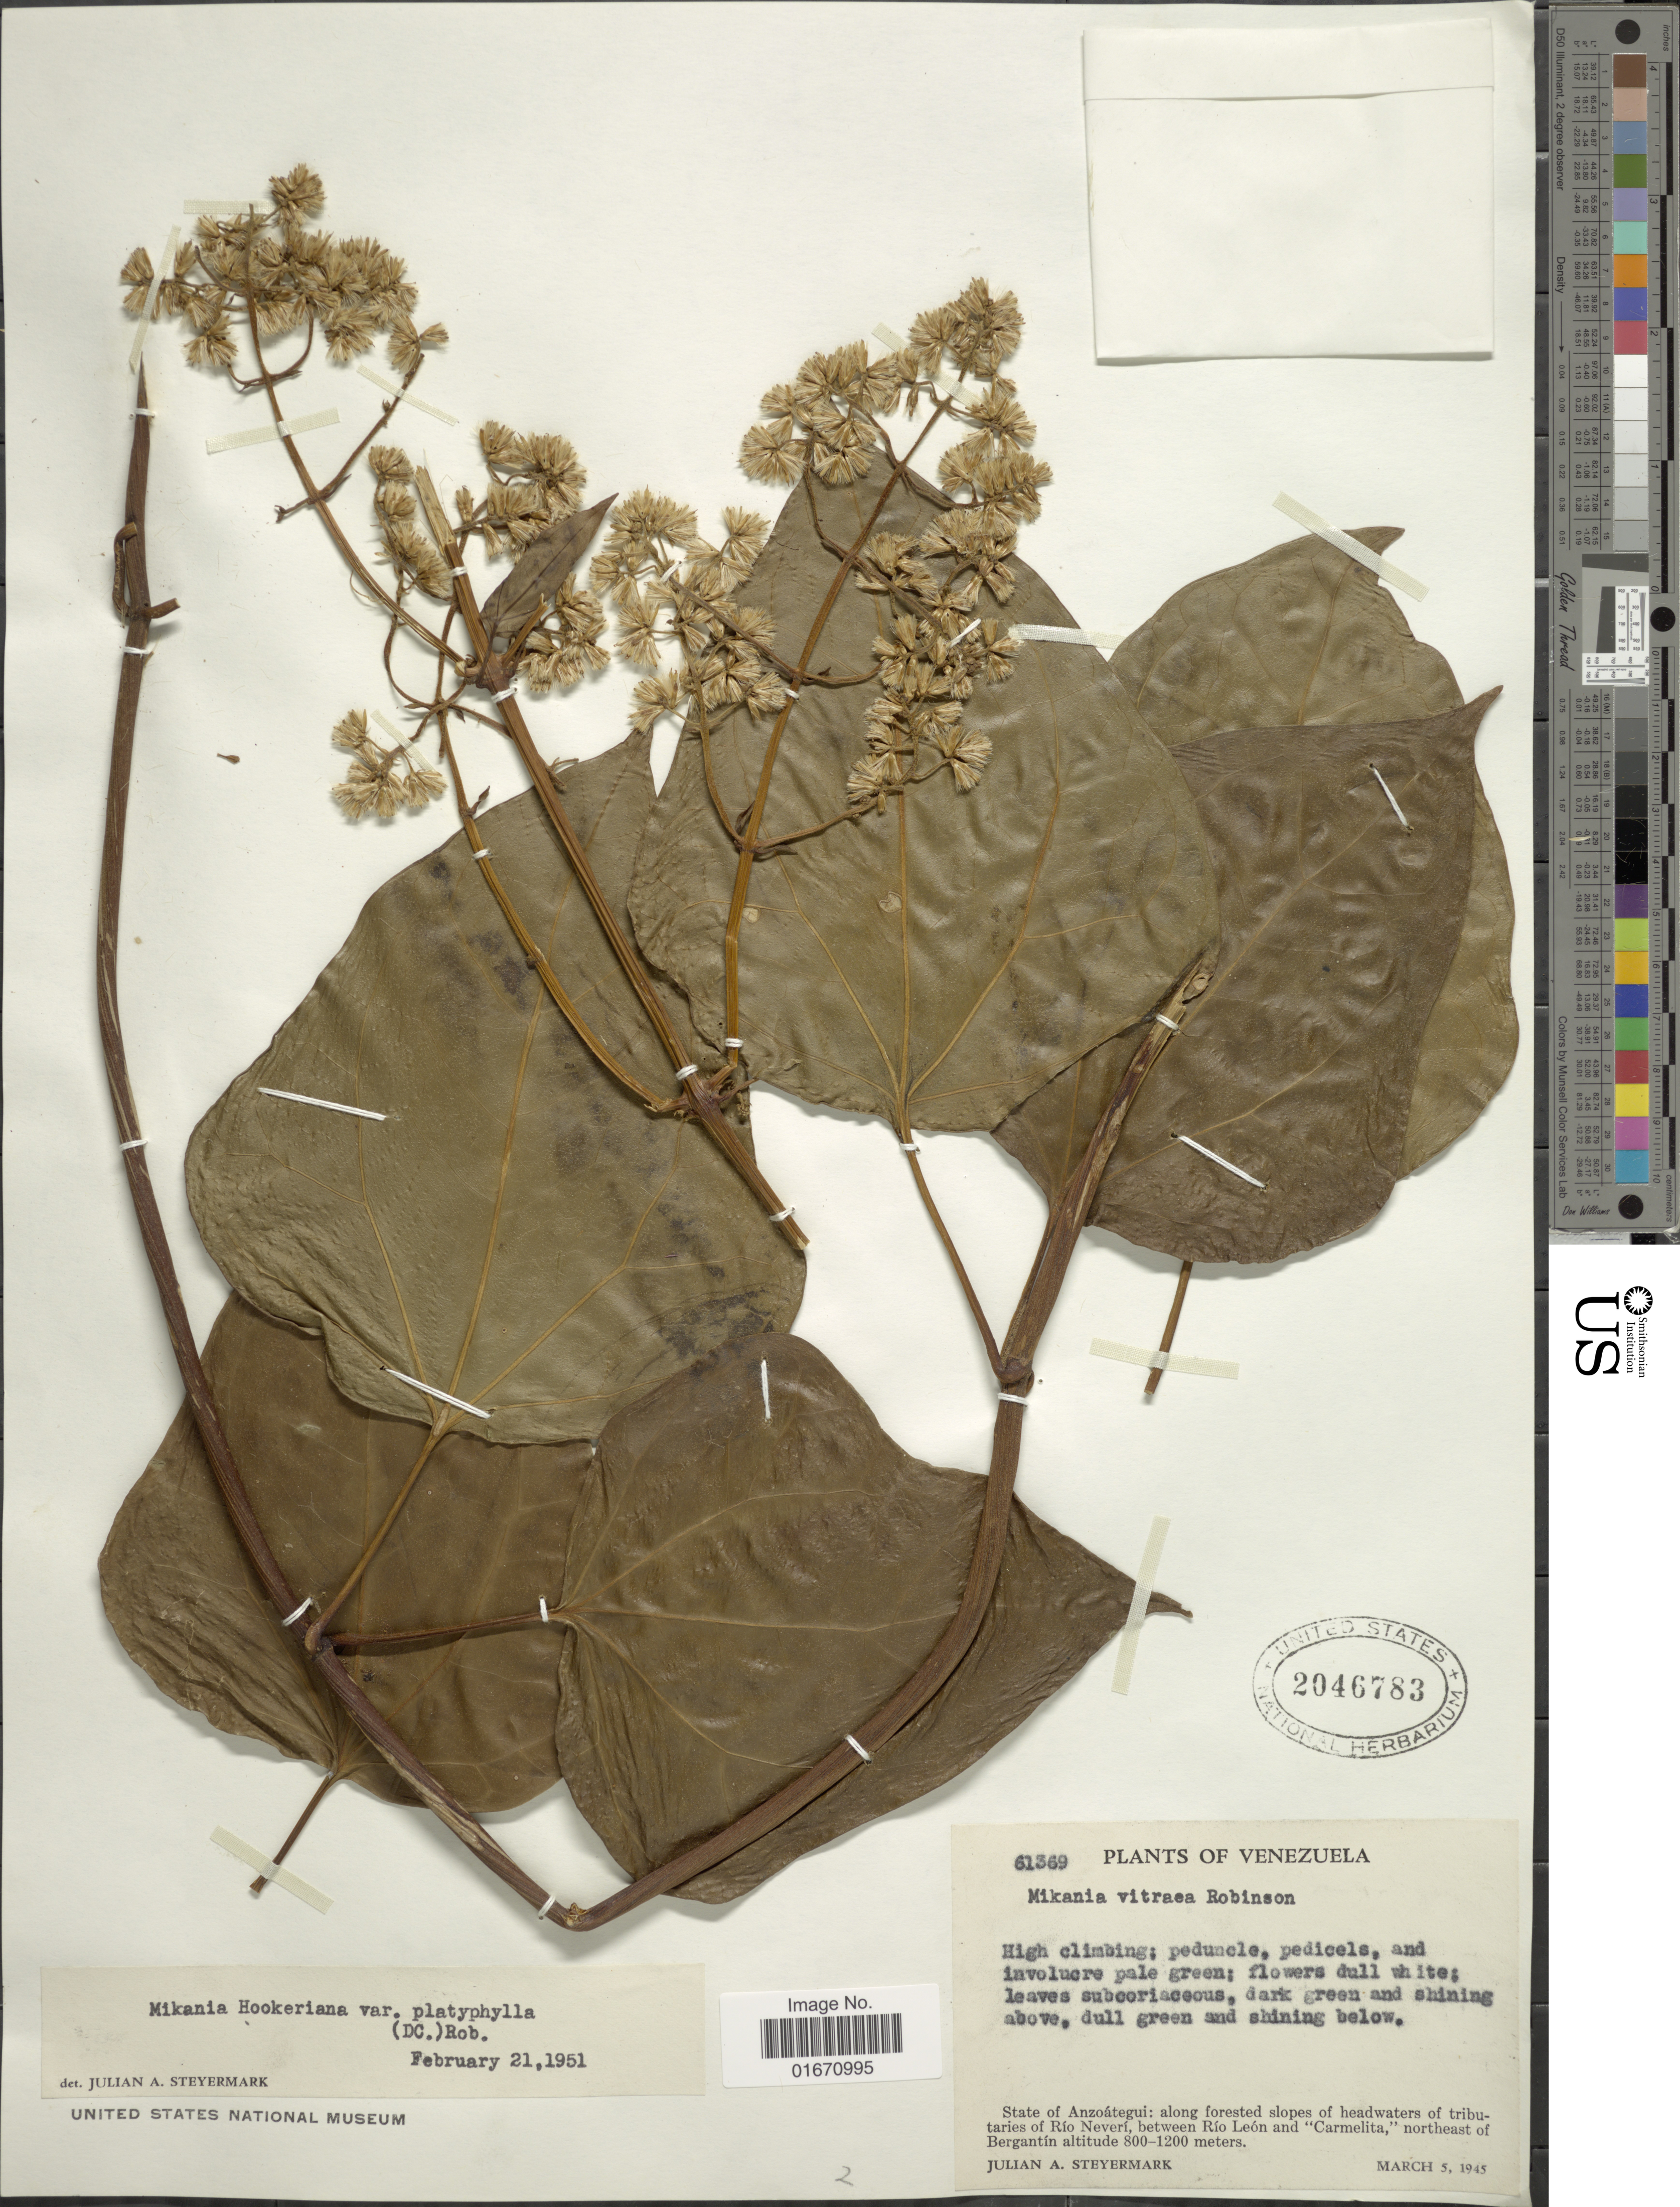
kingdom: Plantae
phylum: Tracheophyta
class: Magnoliopsida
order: Asterales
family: Asteraceae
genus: Mikania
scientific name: Mikania hookeriana var. platyphylla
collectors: J. Steyermark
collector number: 31369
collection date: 1945-03-05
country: Venezuela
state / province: Anzoategui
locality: Along forested slopes of headwaters of tributaries of Rio Neveri, between Rio Leon and Carmelita, northeast of Bergantin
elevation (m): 800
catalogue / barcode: US 2046783